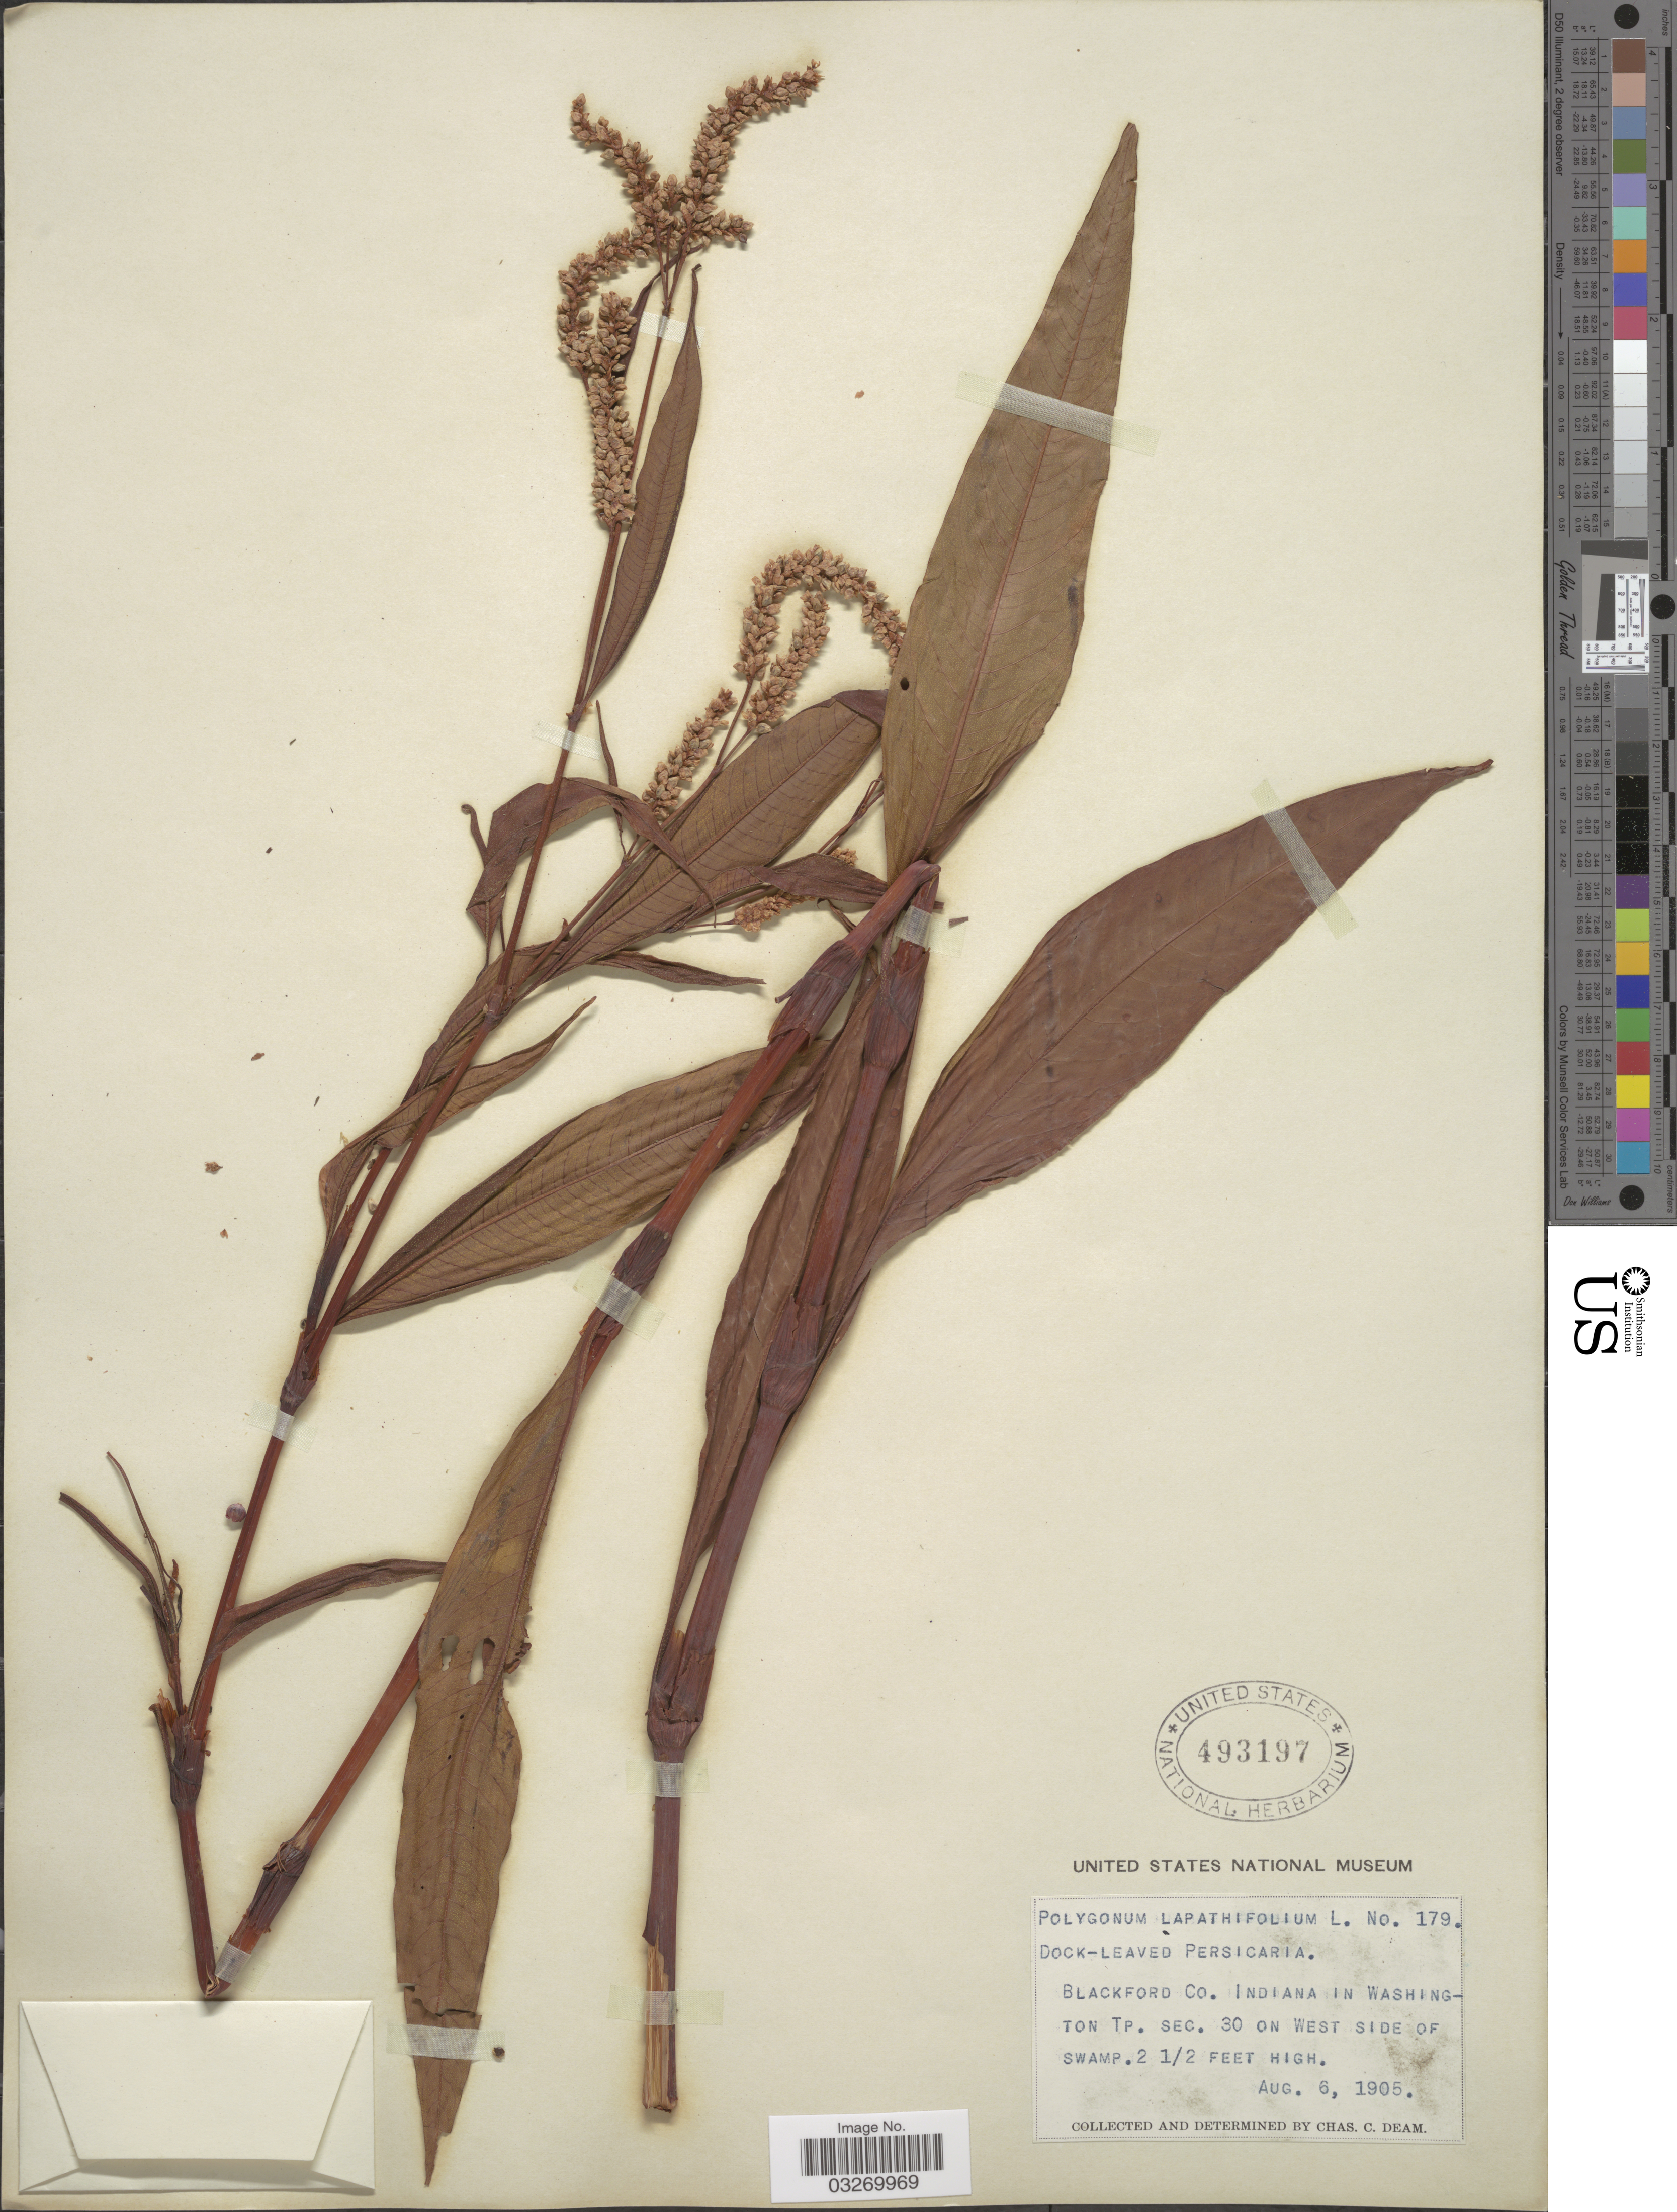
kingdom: Plantae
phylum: Tracheophyta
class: Magnoliopsida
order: Caryophyllales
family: Polygonaceae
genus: Persicaria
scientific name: Persicaria lapathifolia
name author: (L.) Delarbre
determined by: Atha, D. E.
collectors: C. C. Deam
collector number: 179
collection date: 1905-08-06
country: United States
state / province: Indiana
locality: Blackford Co. Indiana in Washington Tp. Sec. 30 on west side of Swamp.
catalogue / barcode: US 493197